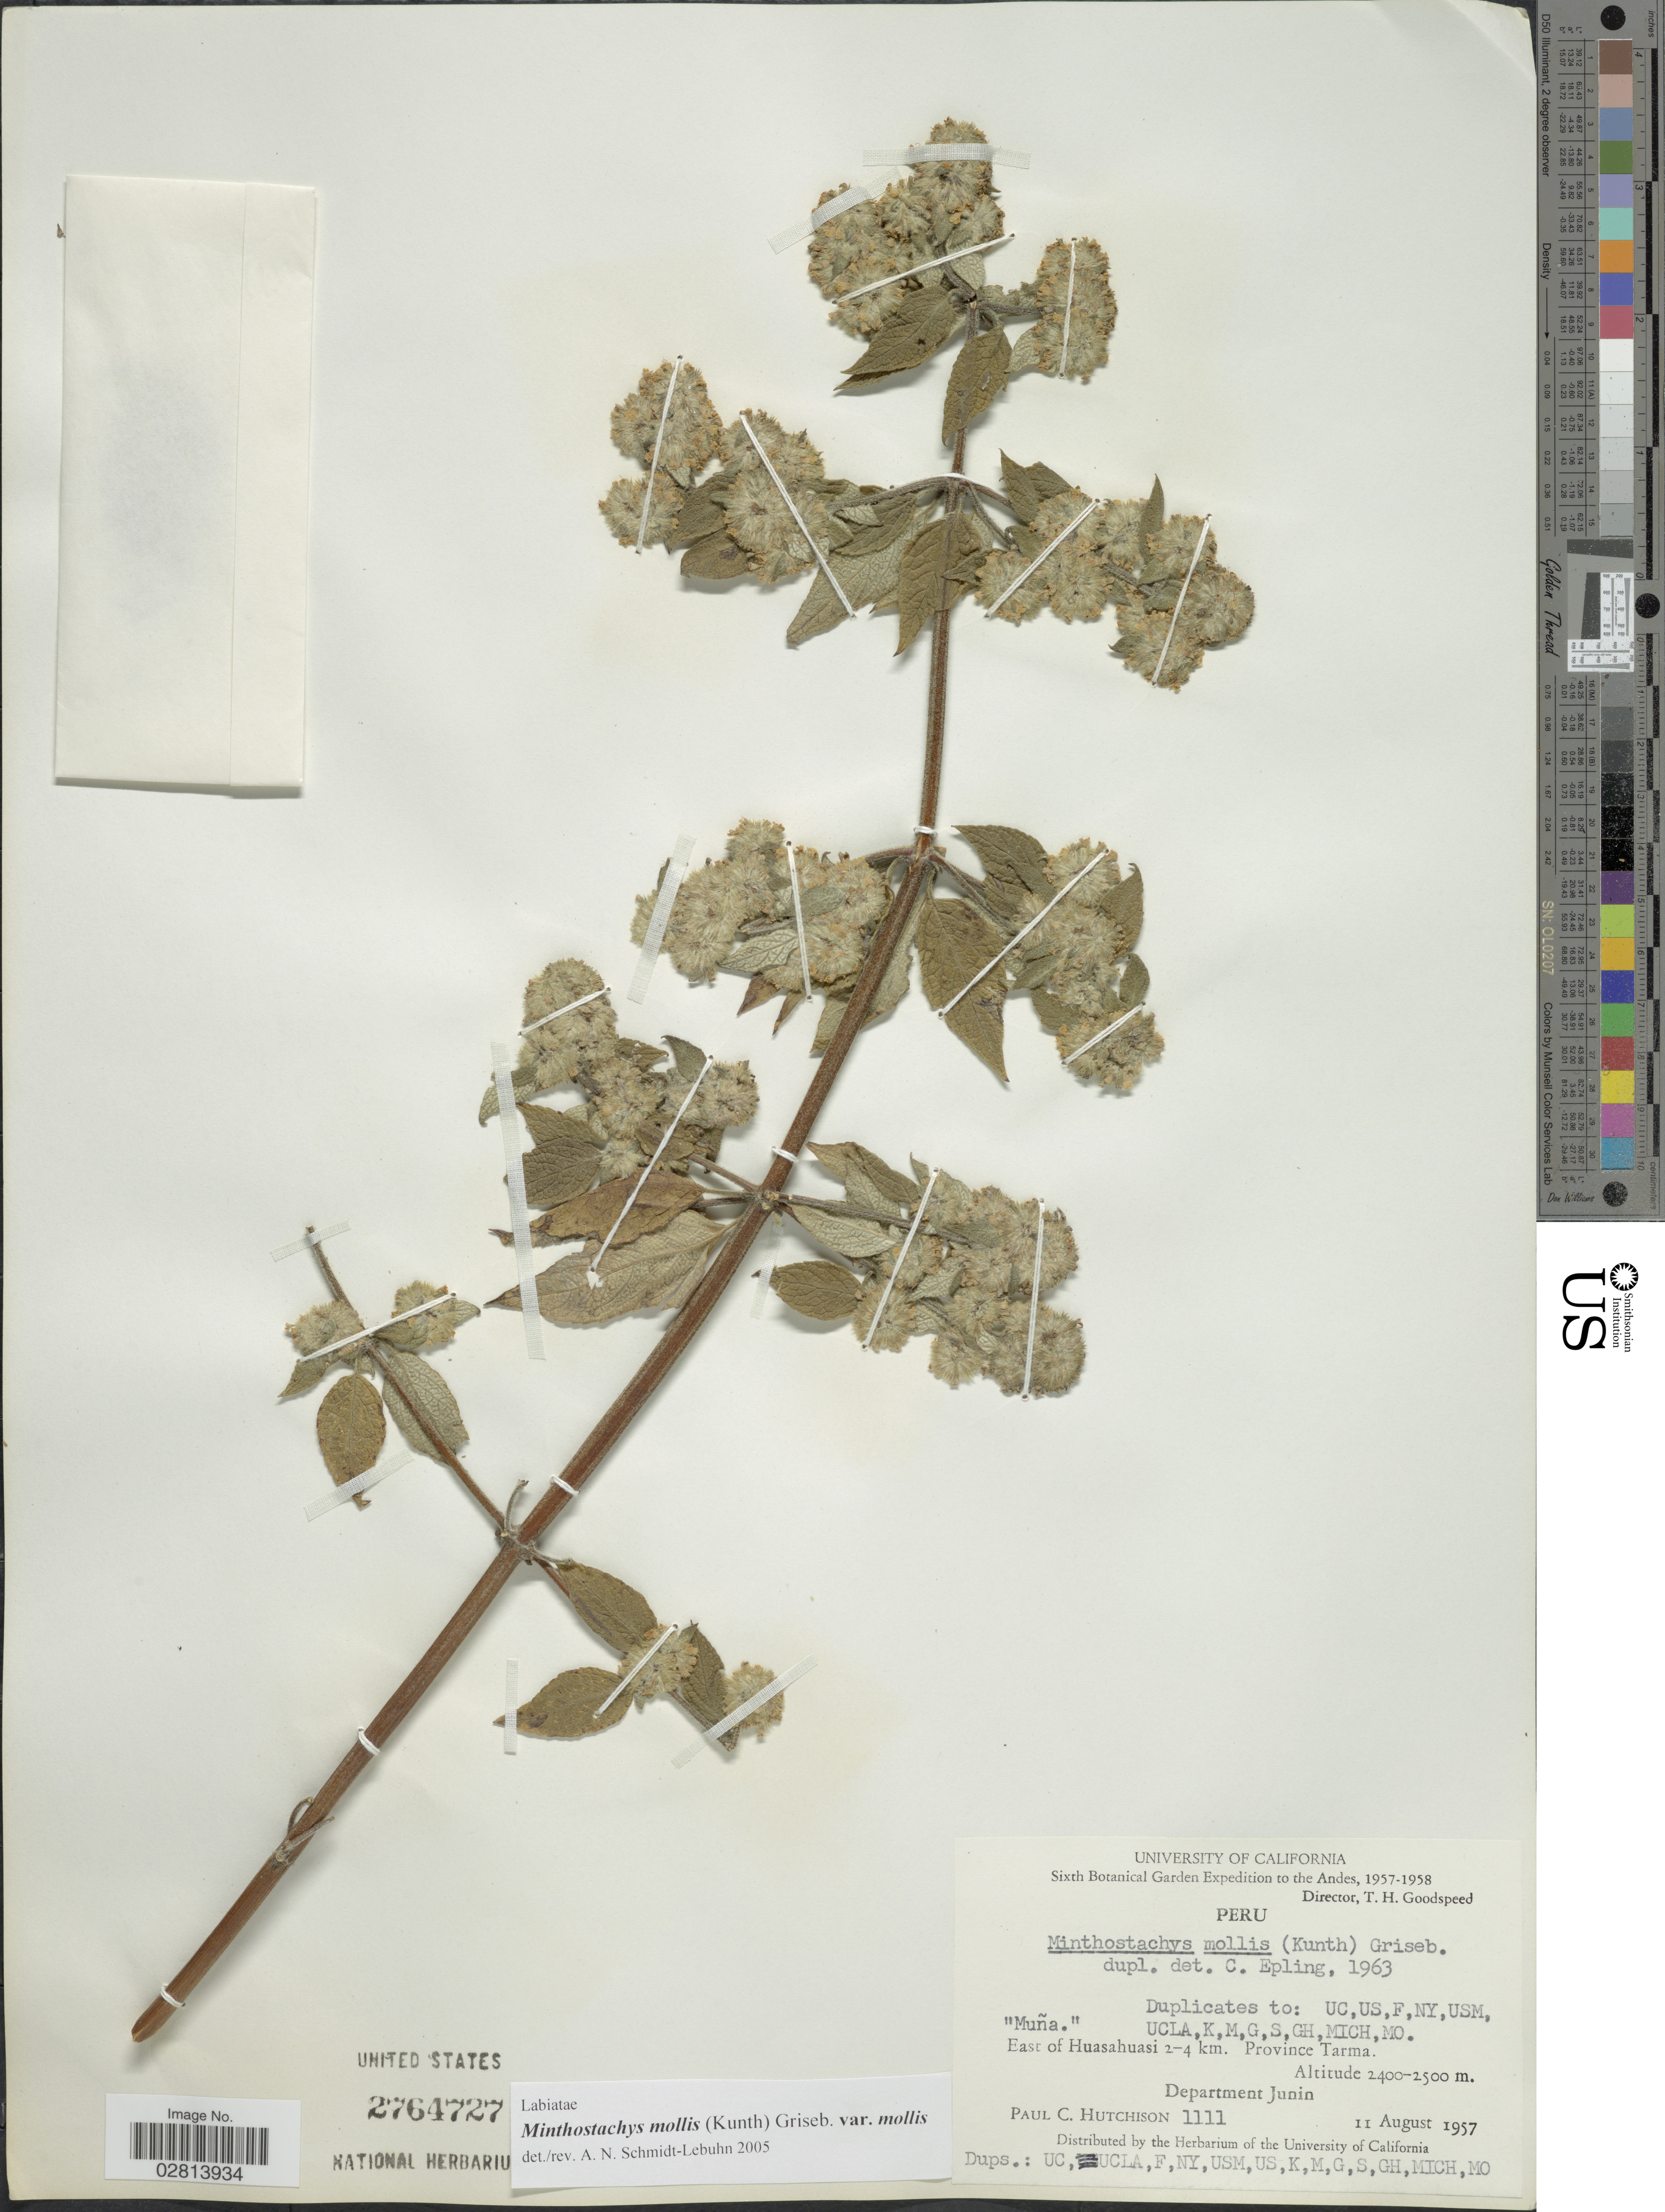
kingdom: Plantae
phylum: Tracheophyta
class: Magnoliopsida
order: Lamiales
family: Lamiaceae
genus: Minthostachys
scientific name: Minthostachys mollis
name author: (Kunth) Griseb.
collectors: P. C. Hutchison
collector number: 1111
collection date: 1957-08-11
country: Peru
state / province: Junín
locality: Andes. East of Huasahuasi 2-4 km. Province Tarma, Department Junin.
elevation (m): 2400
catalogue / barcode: US 2764727